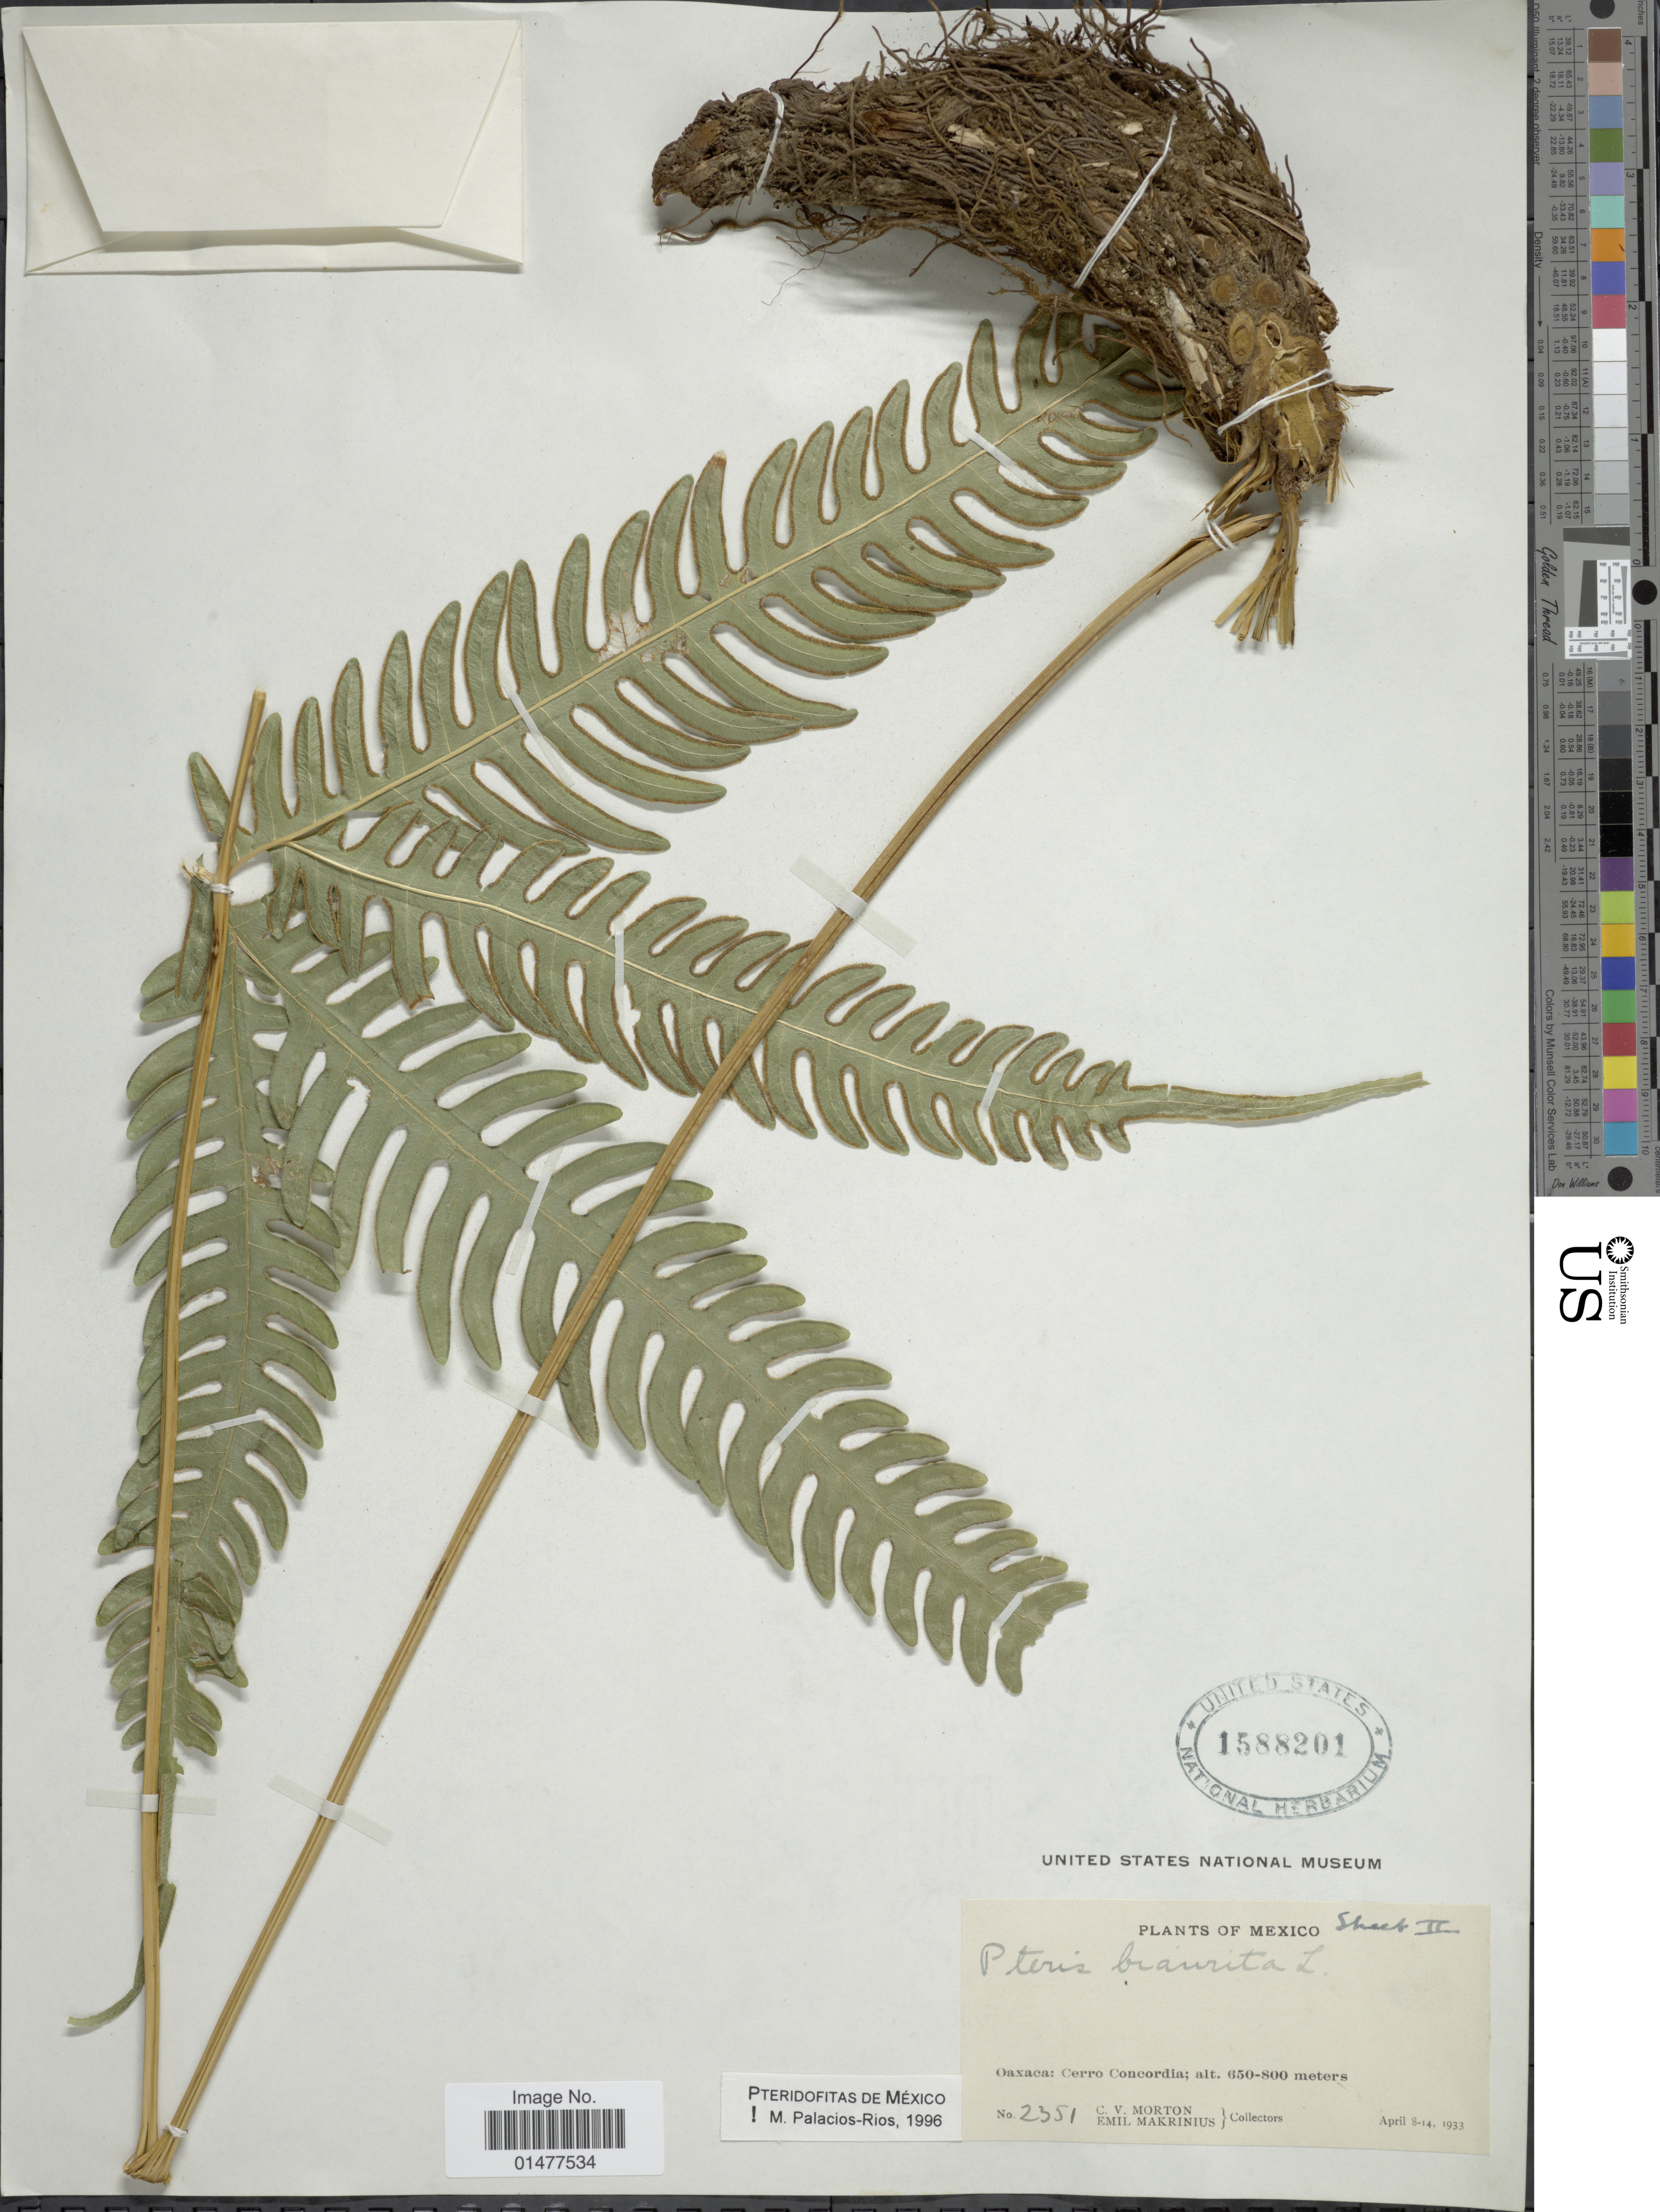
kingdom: Plantae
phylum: Tracheophyta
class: Polypodiopsida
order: Polypodiales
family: Pteridaceae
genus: Pteris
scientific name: Pteris biaurita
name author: L.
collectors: C. V. Morton & E. Makrinius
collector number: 2351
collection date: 1933-04-08/1933-04-14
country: Mexico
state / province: Oaxaca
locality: In ravine near stream, Cerro Concordia.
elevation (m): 650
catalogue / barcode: US 1588201